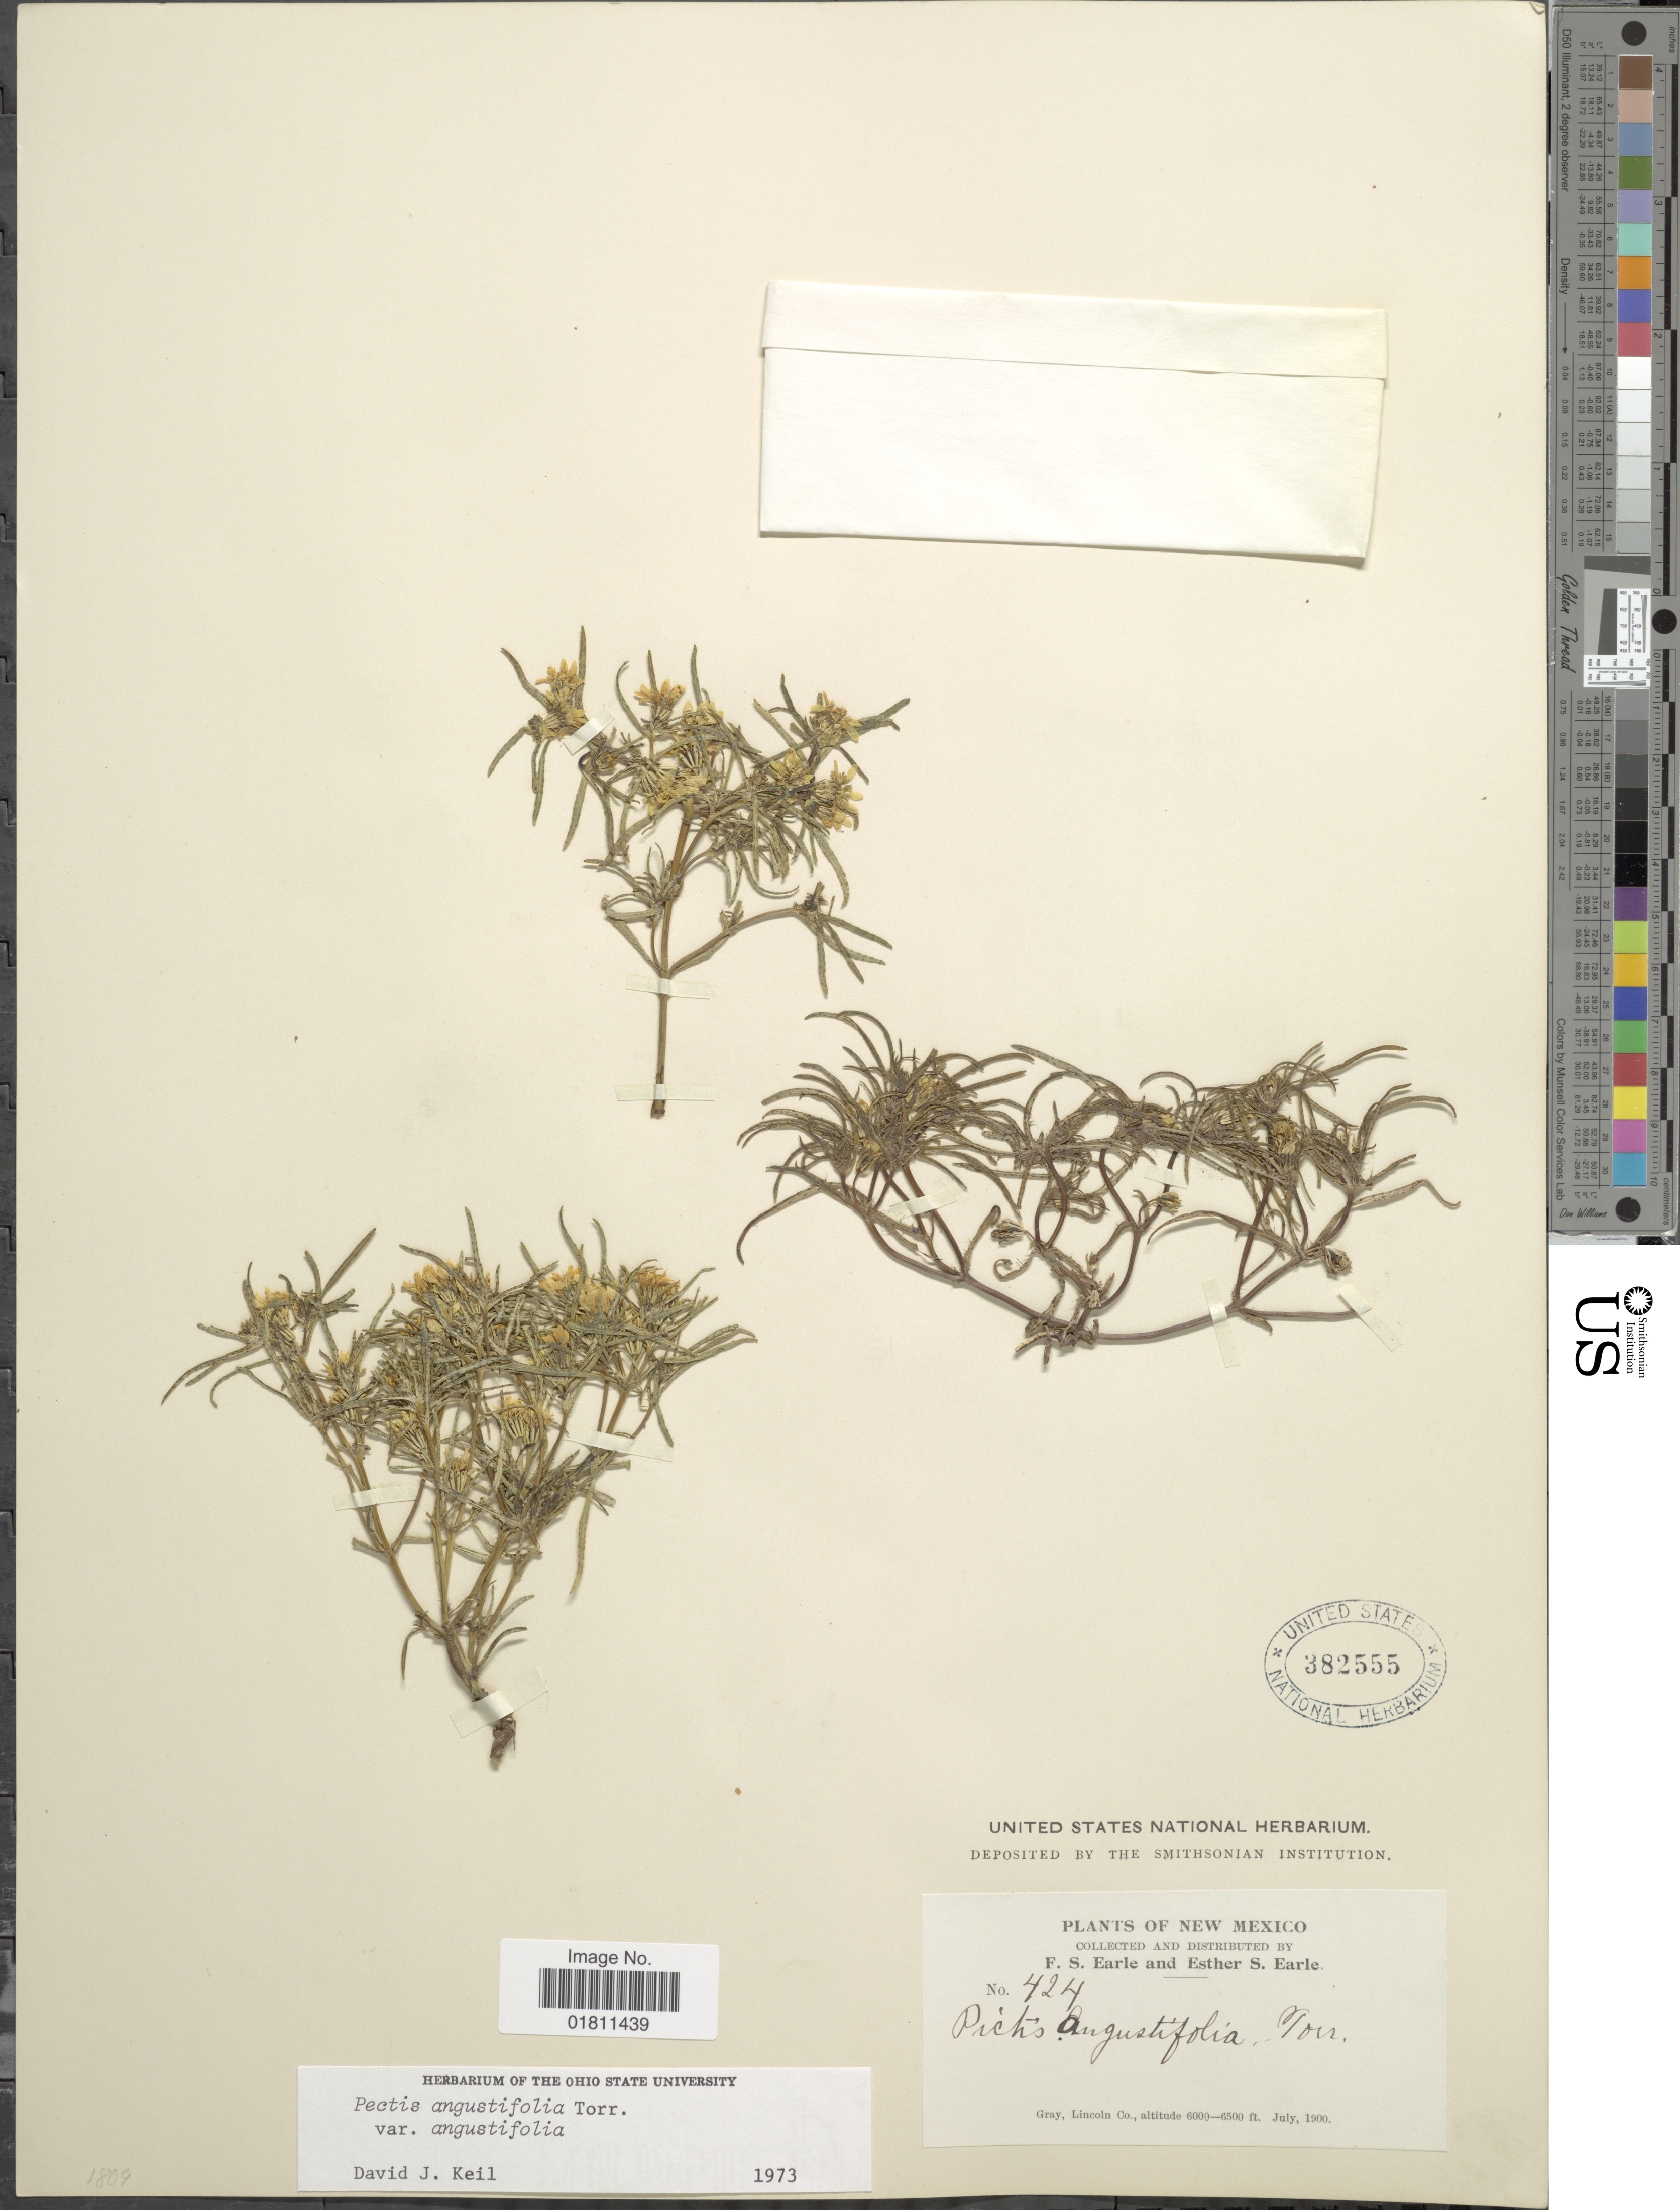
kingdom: Plantae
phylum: Tracheophyta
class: Magnoliopsida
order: Asterales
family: Asteraceae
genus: Pectis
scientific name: Pectis angustifolia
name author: Torr.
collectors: F. S. Earle & E. S. Earle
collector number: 424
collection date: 1900-07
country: United States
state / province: New Mexico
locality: New Mexico. Gray, Lincoln Co.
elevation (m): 1829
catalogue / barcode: US 382555